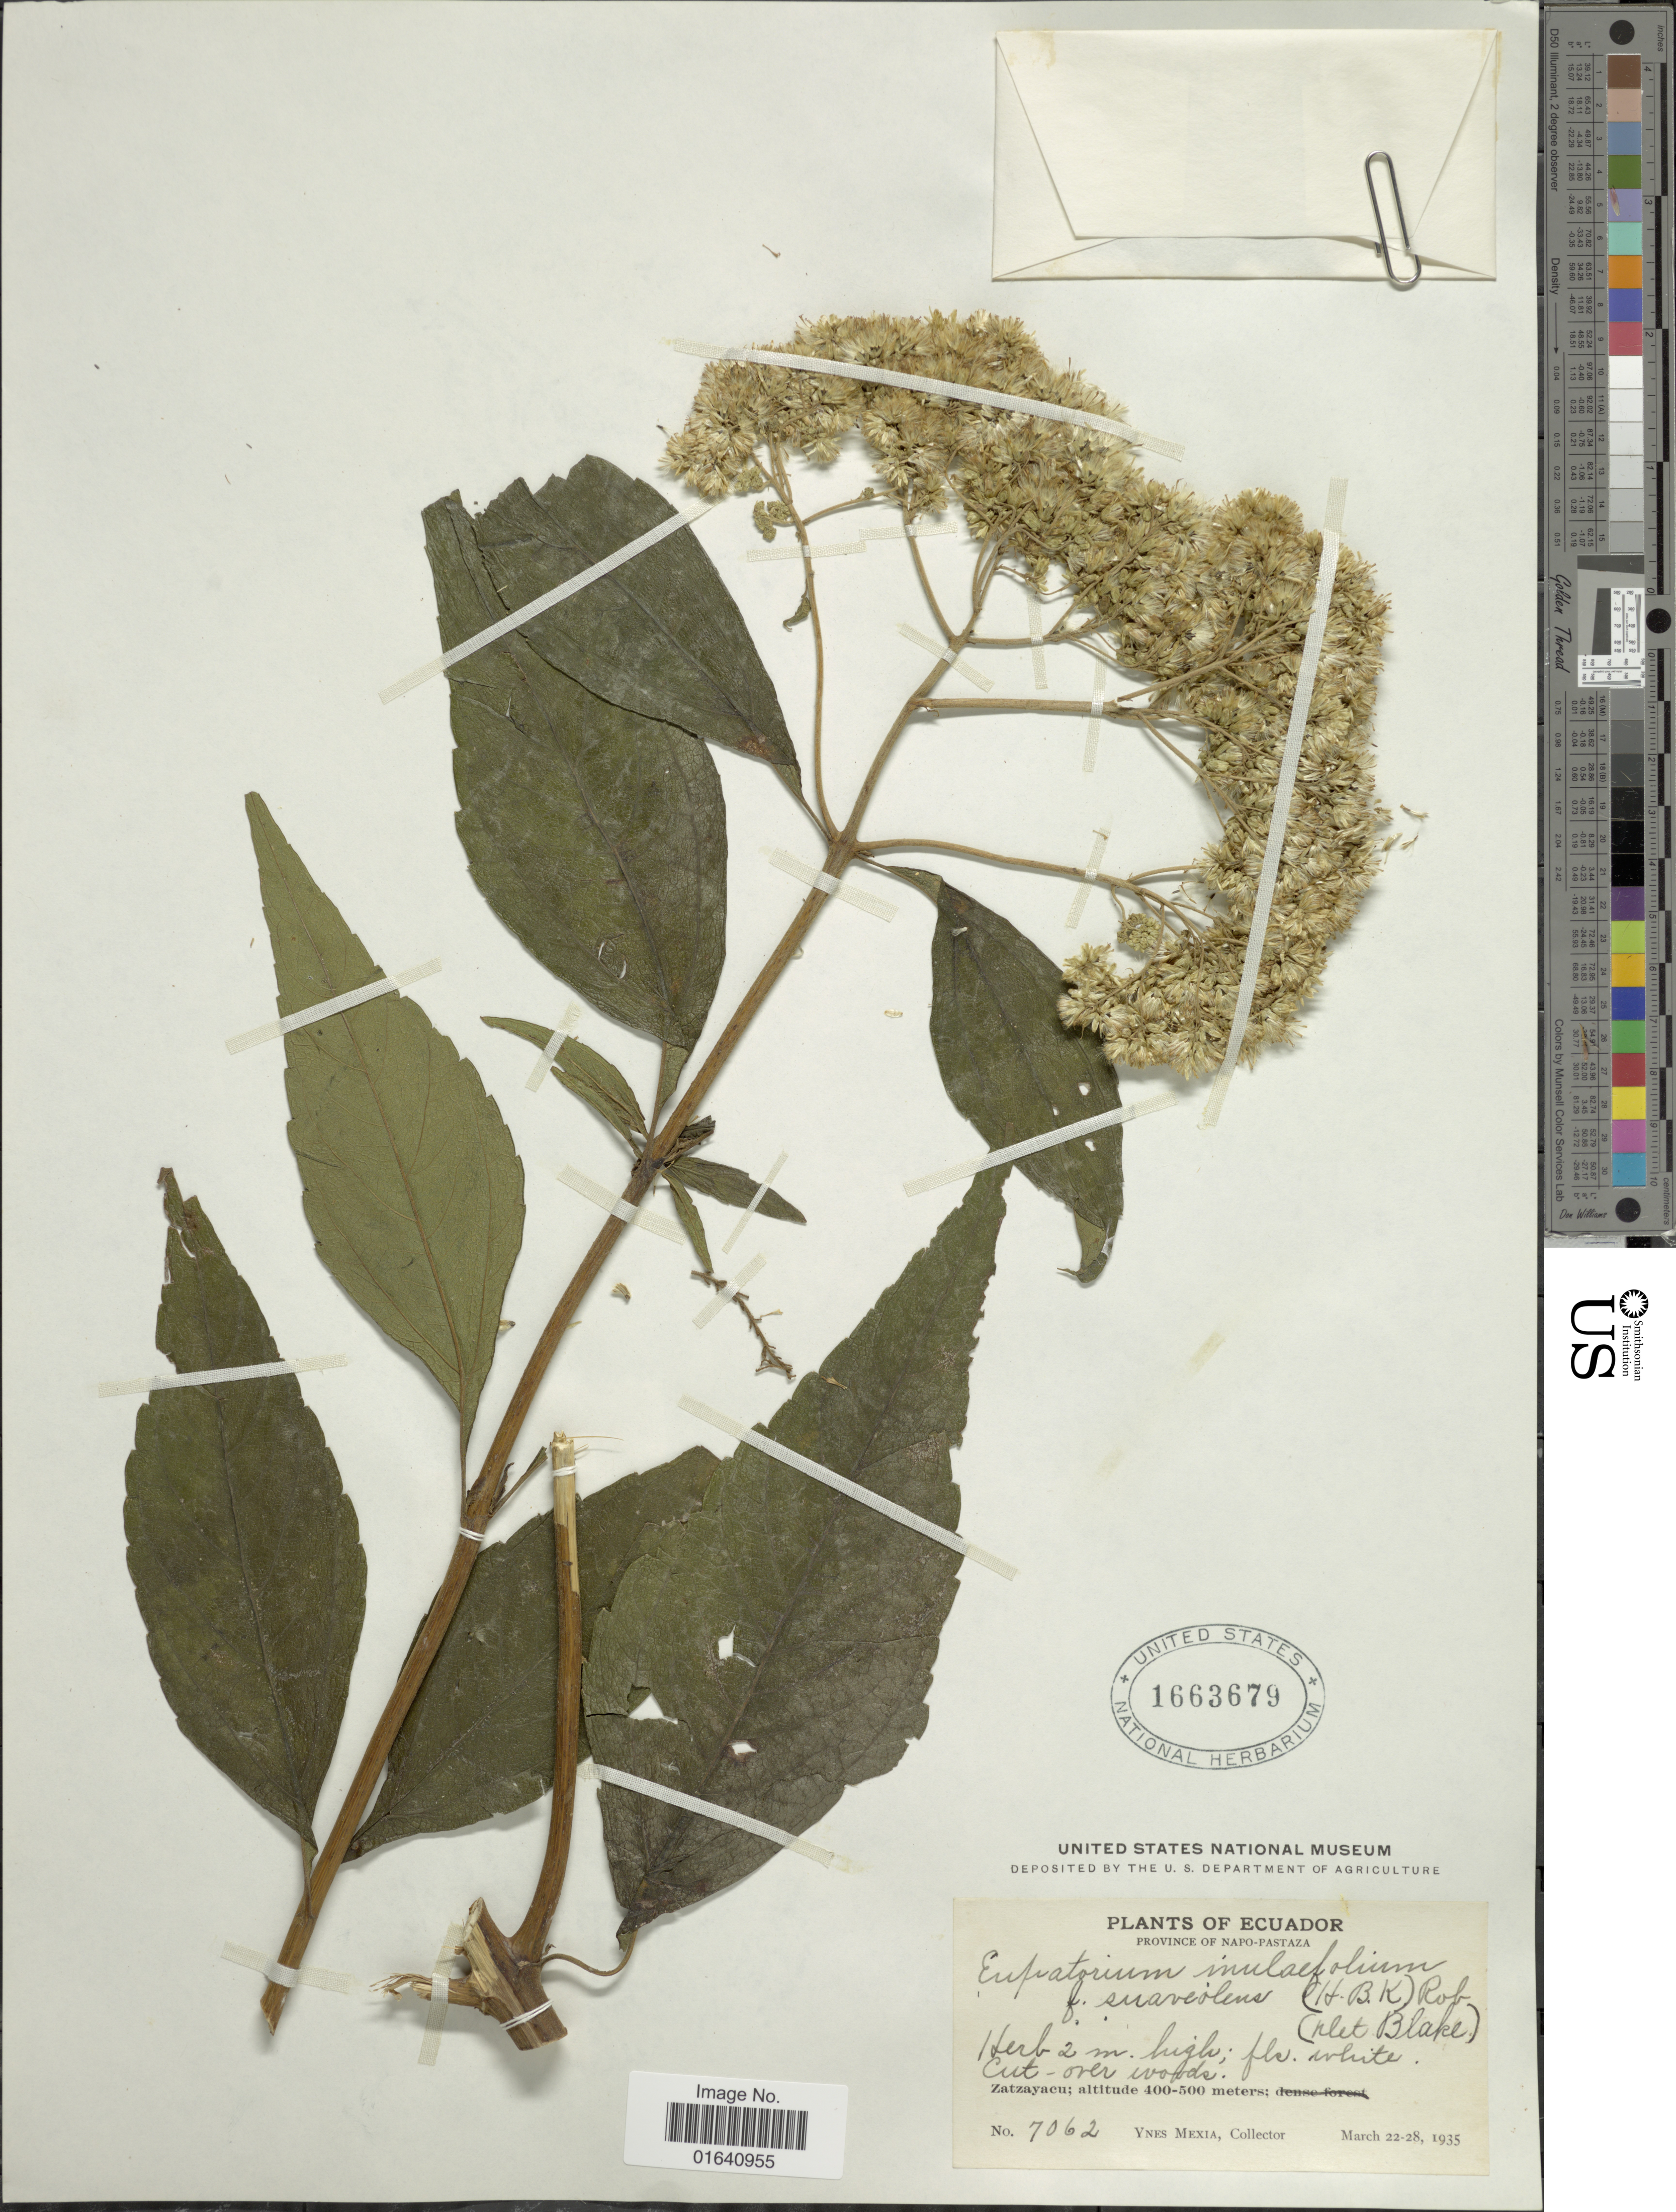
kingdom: Plantae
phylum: Tracheophyta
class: Magnoliopsida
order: Asterales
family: Asteraceae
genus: Austroeupatorium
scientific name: Austroeupatorium decemflorum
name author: (DC.) R.M. King & H. Rob.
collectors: Y. Mexia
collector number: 7062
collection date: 1935-03-22/1935-03-28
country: Ecuador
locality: Prvoince Napo-Pastaza, Zatzayacu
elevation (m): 400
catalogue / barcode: US 1663679